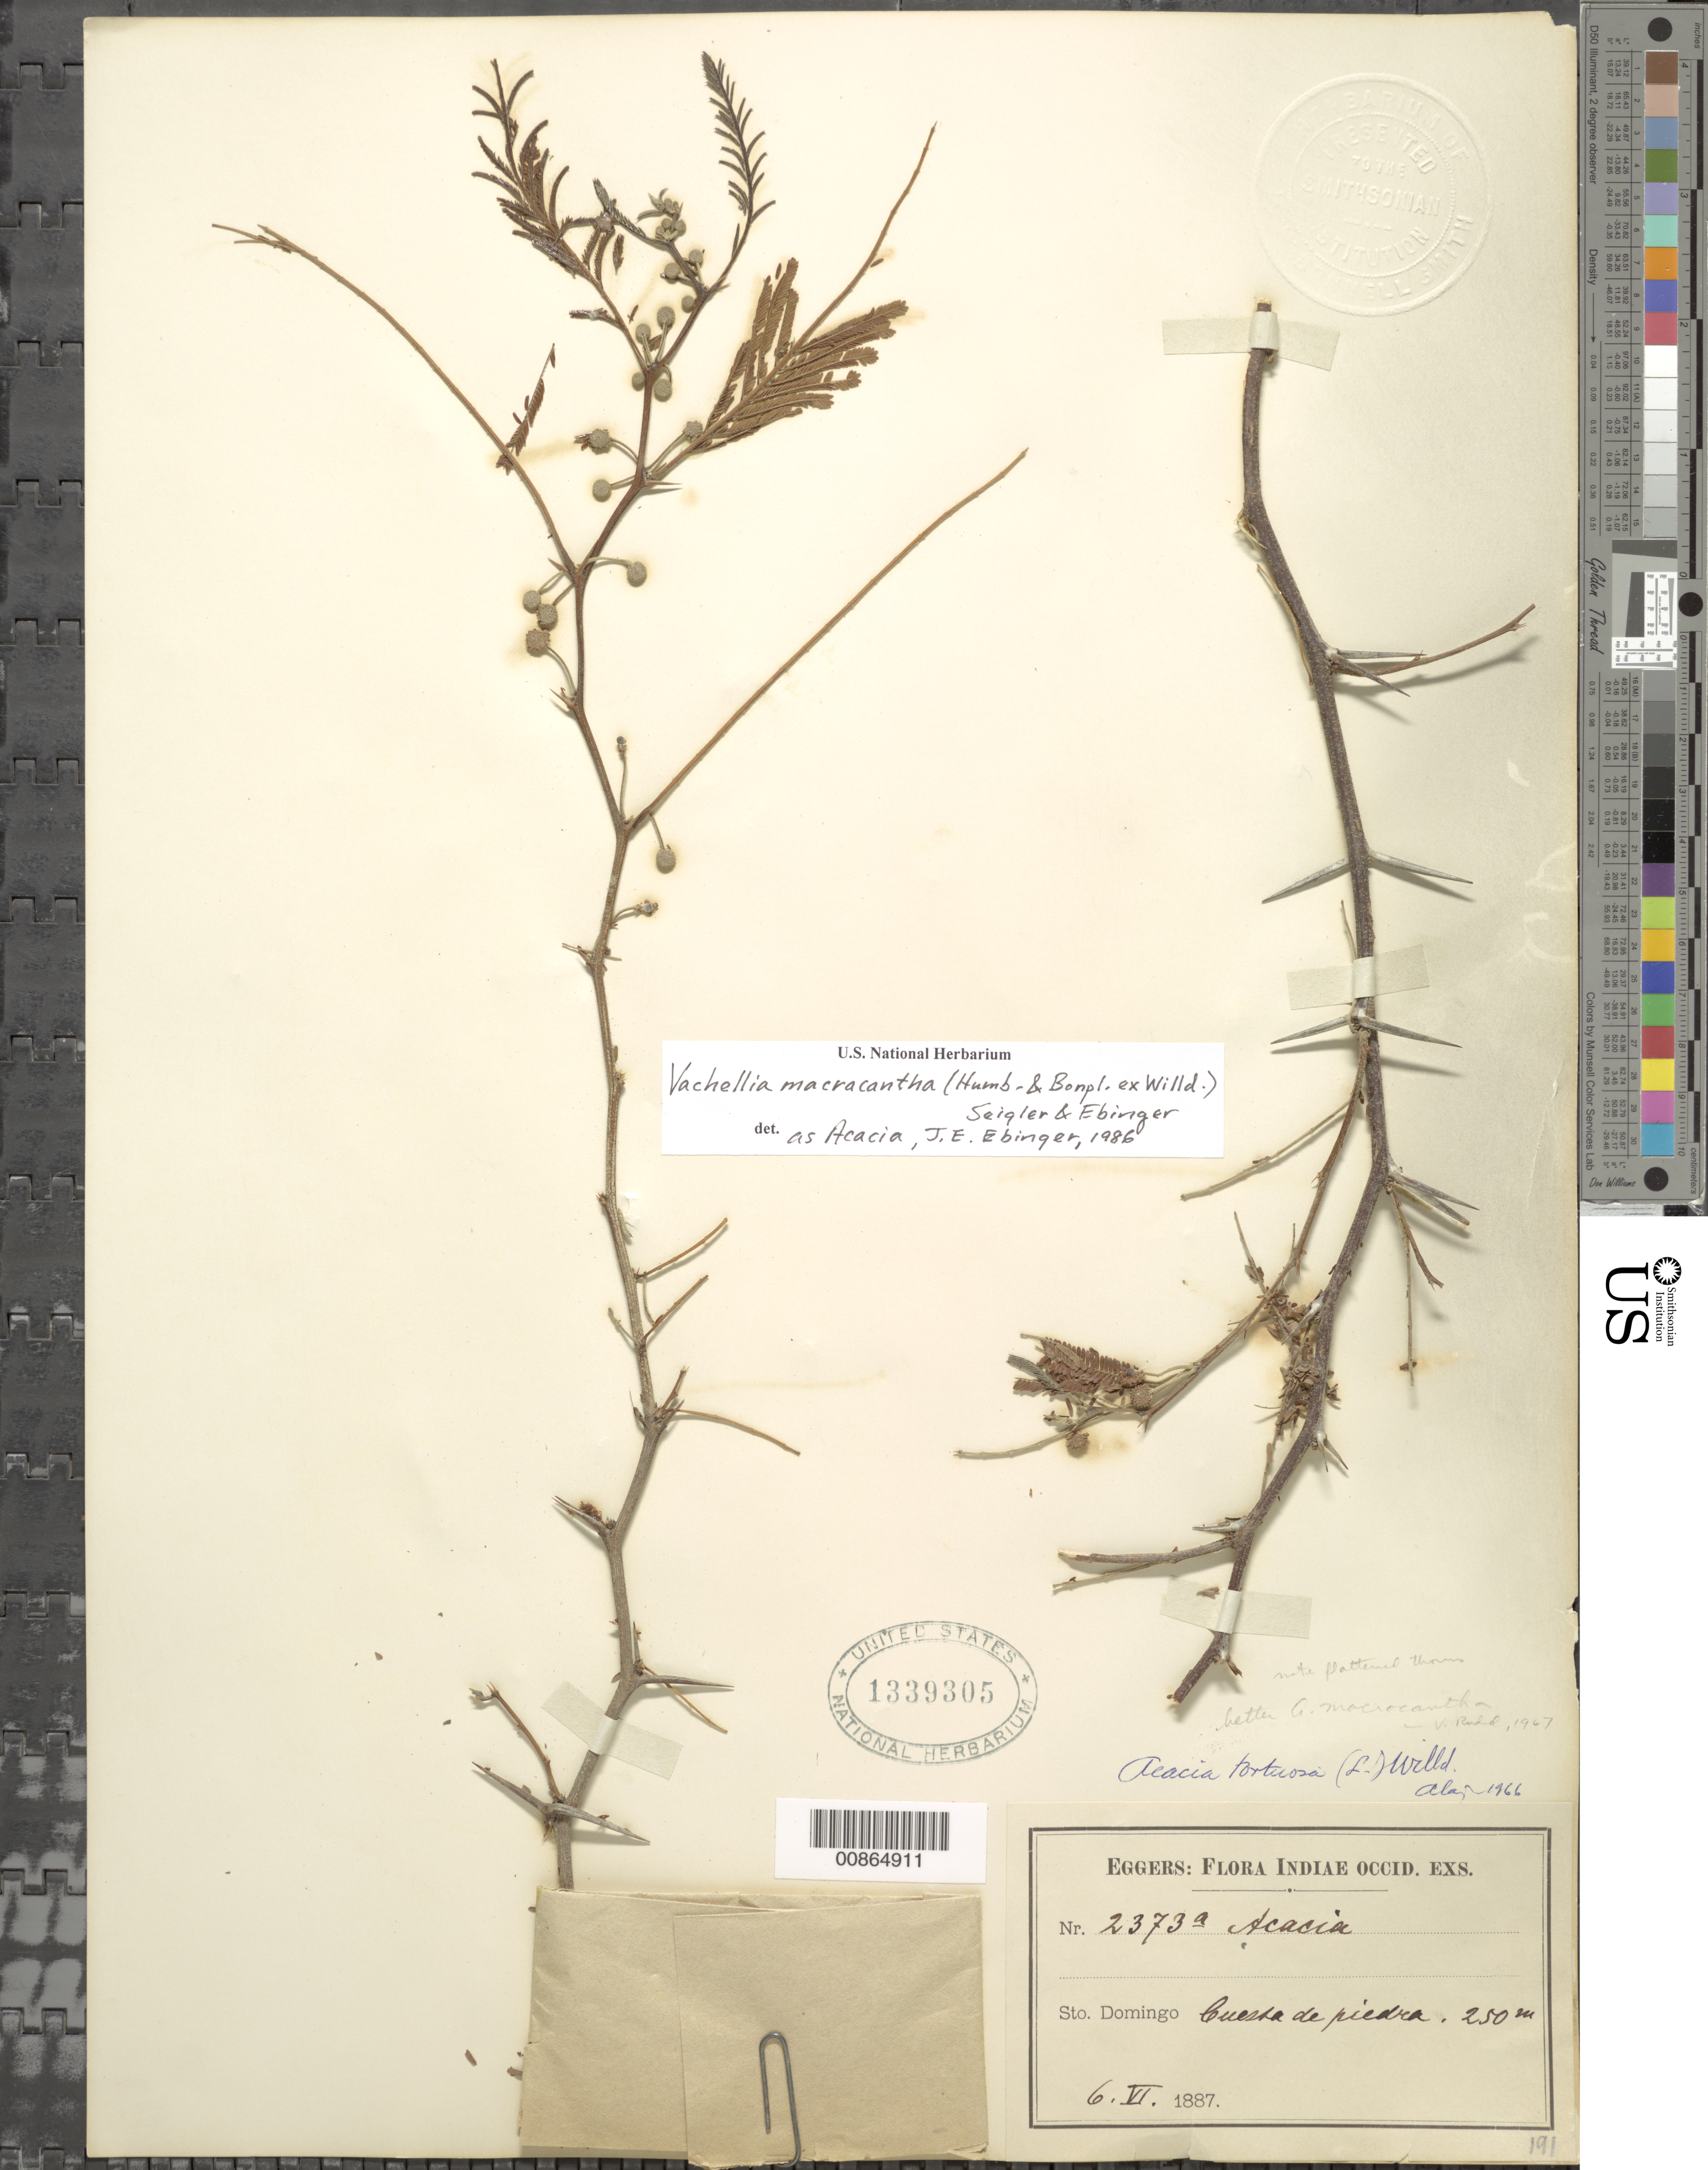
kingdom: Plantae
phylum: Tracheophyta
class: Magnoliopsida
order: Fabales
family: Fabaceae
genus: Vachellia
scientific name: Vachellia macracantha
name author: (Humb. & Bonpl. ex Willd.) Seigler & Ebinger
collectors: H. F. A. von Eggers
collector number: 2373a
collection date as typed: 06 Jun 1887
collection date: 1887-06-06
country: Dominican Republic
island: Hispaniola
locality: Cuesta de Piedra.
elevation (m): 250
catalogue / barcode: US 1339305